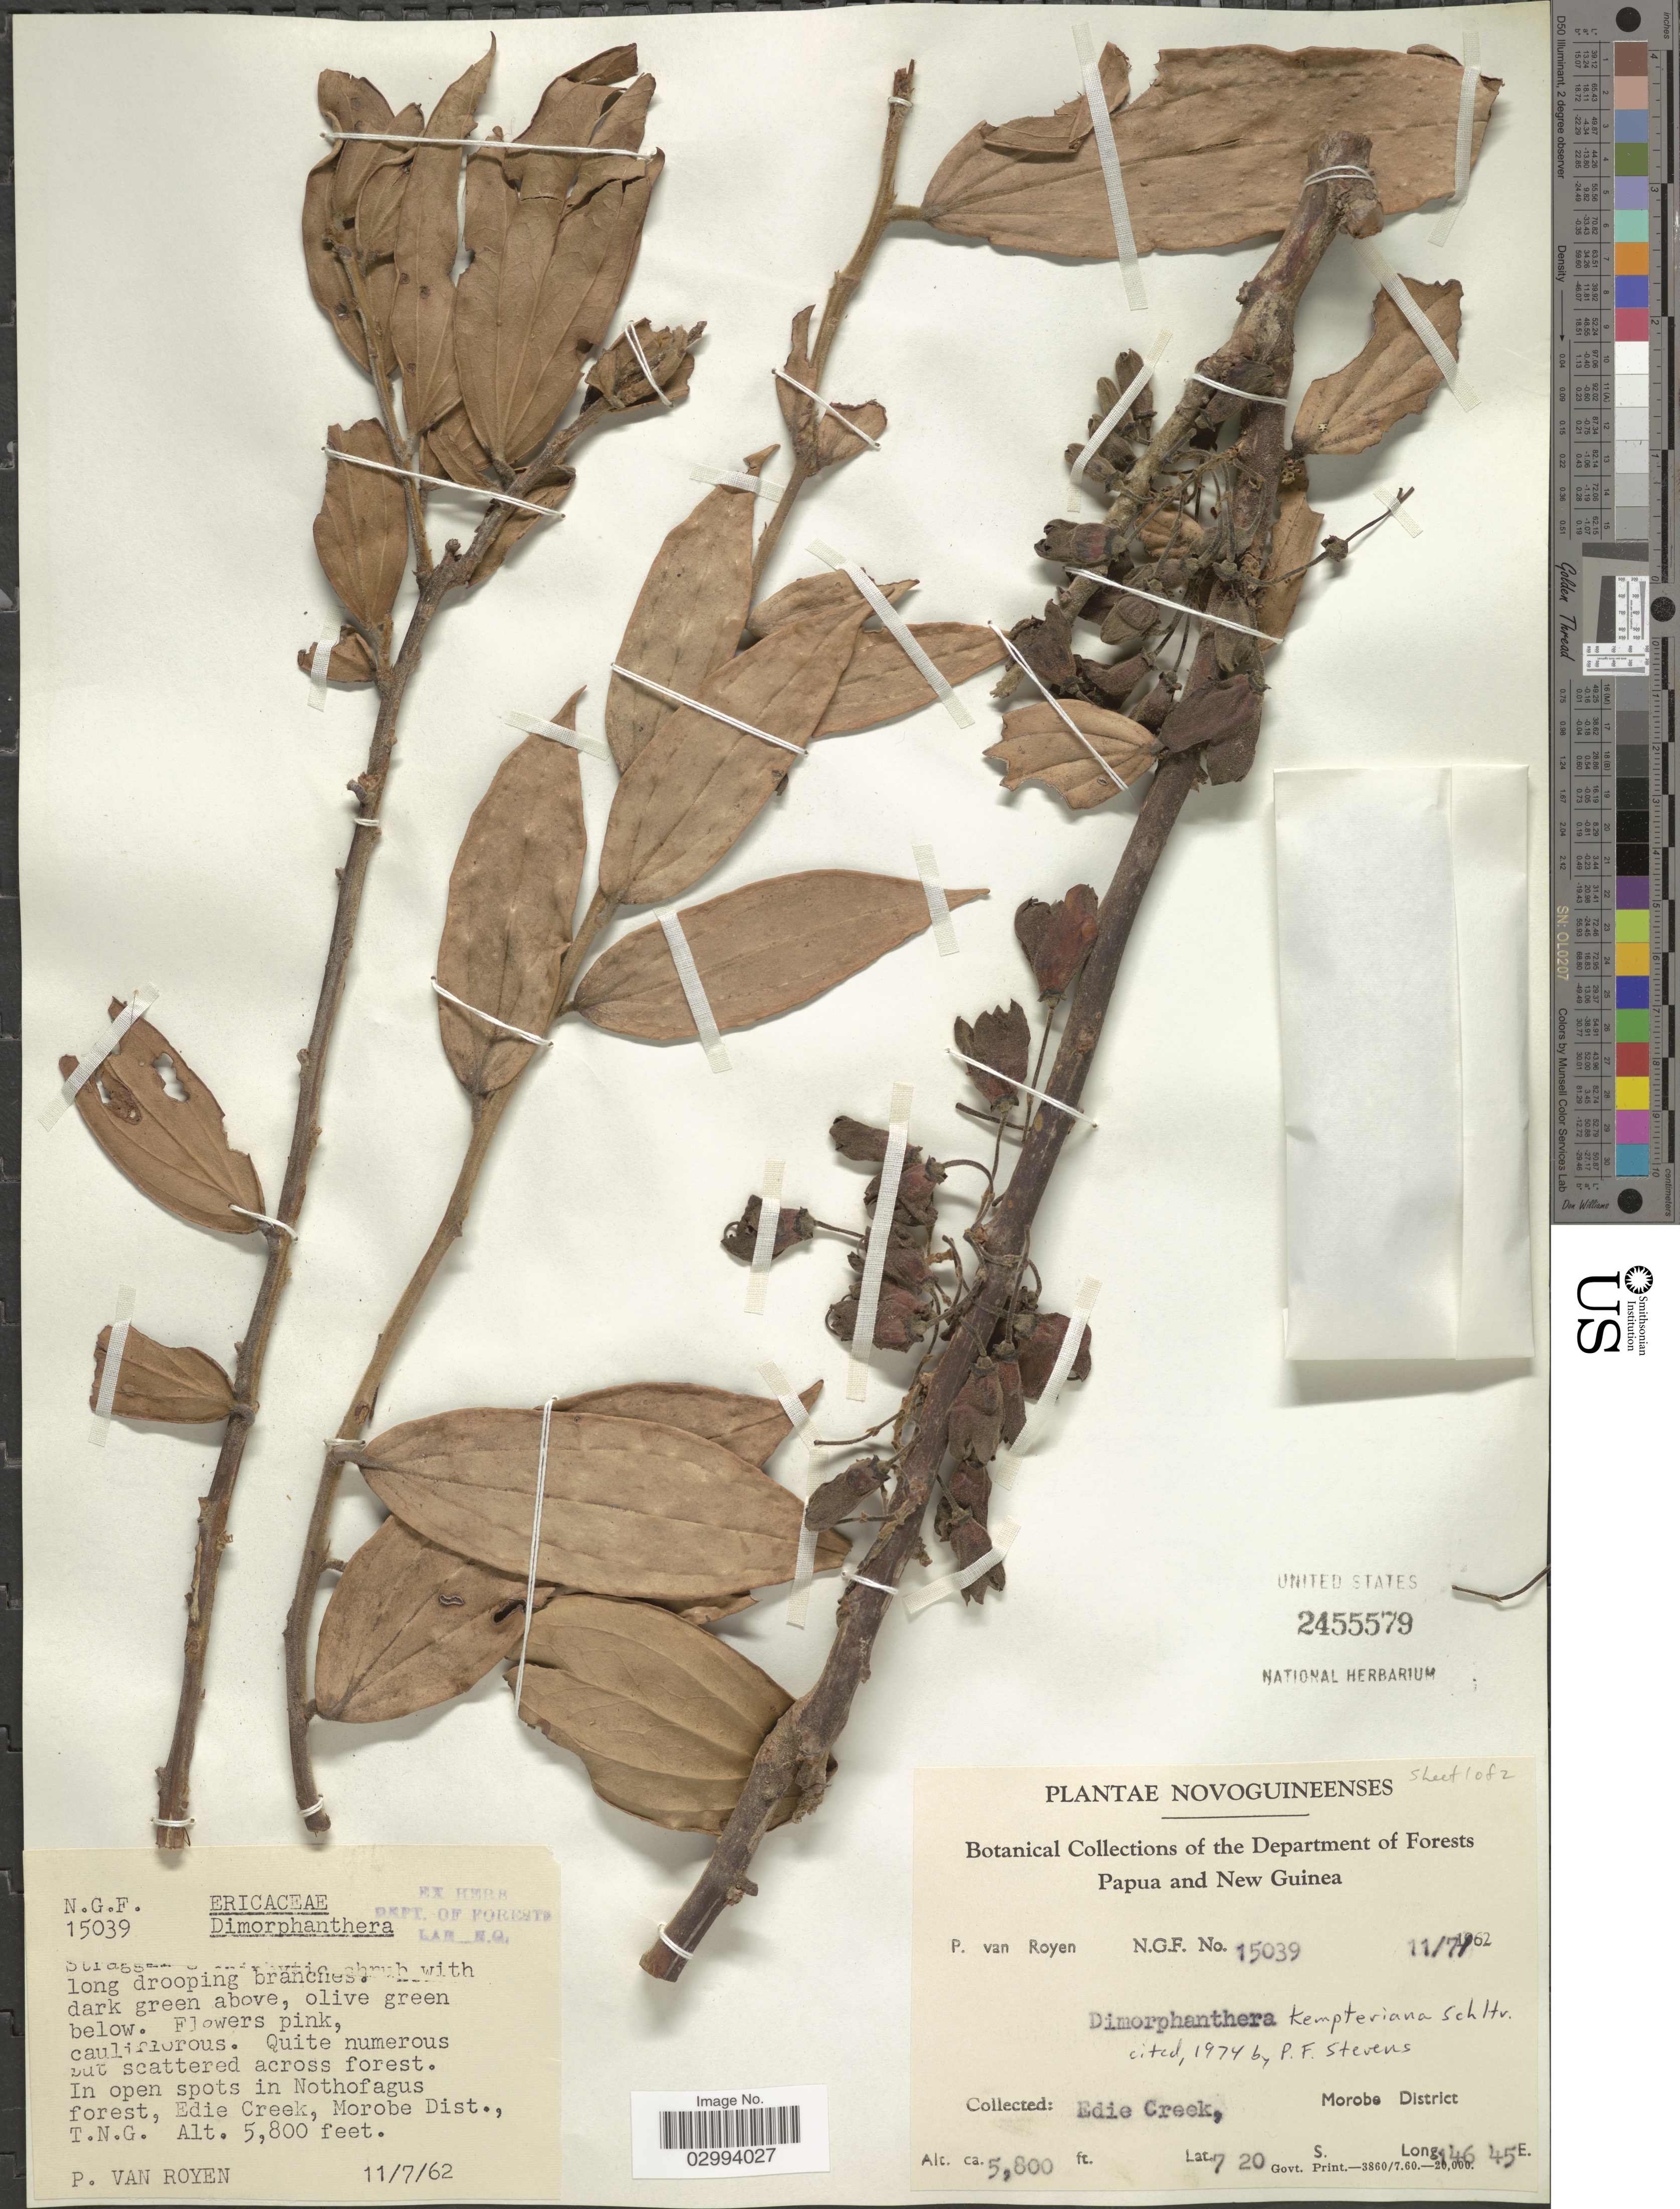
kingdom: Plantae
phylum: Tracheophyta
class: Magnoliopsida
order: Ericales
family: Ericaceae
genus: Dimorphanthera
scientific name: Dimorphanthera kempteriana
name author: Schltr.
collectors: P. van Royen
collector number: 15039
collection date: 1962-07-11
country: Papua New Guinea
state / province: Morobe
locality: Novoguineenses. Papua and New Guinea. Edie Creek, Morobe District. T.N.G.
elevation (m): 1768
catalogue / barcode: US 2455579